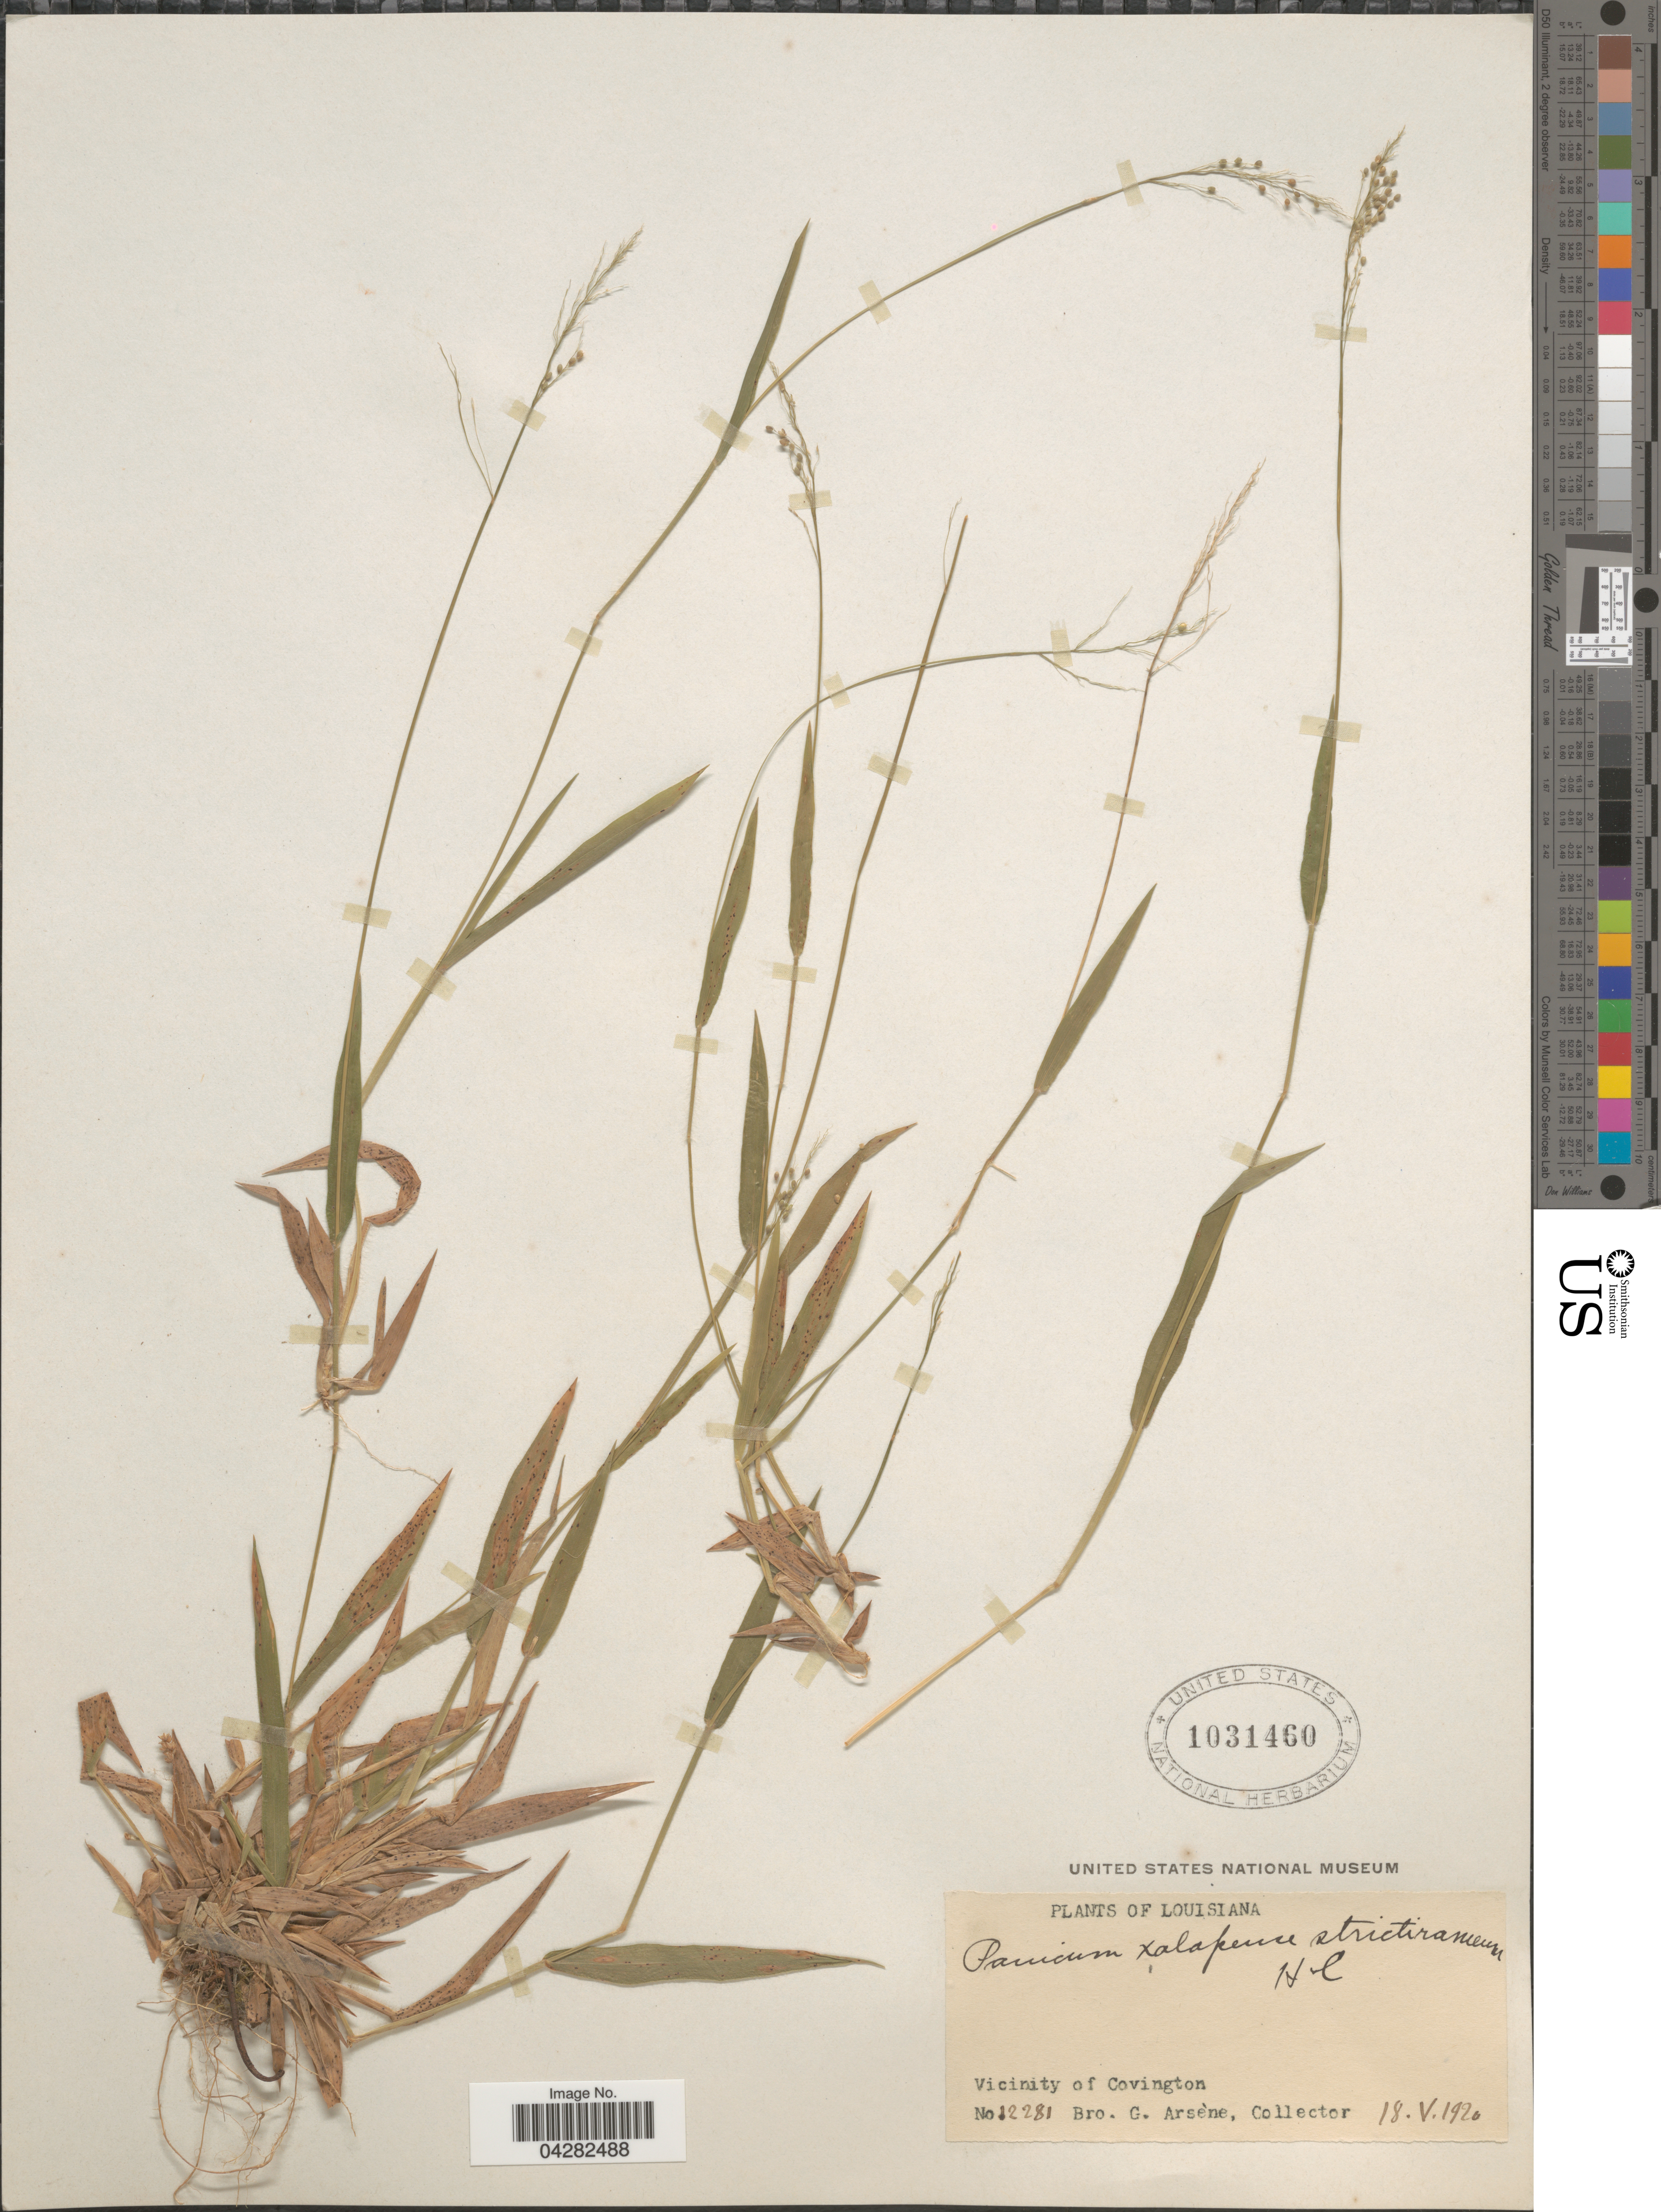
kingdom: Plantae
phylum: Tracheophyta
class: Liliopsida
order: Poales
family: Poaceae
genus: Dichanthelium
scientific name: Dichanthelium laxiflorum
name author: (Lam.) Gould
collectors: Bro. G. Arsène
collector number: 12281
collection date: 1920-05-18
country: United States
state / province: Louisiana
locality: Vicinity of Covington.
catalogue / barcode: US 1031460